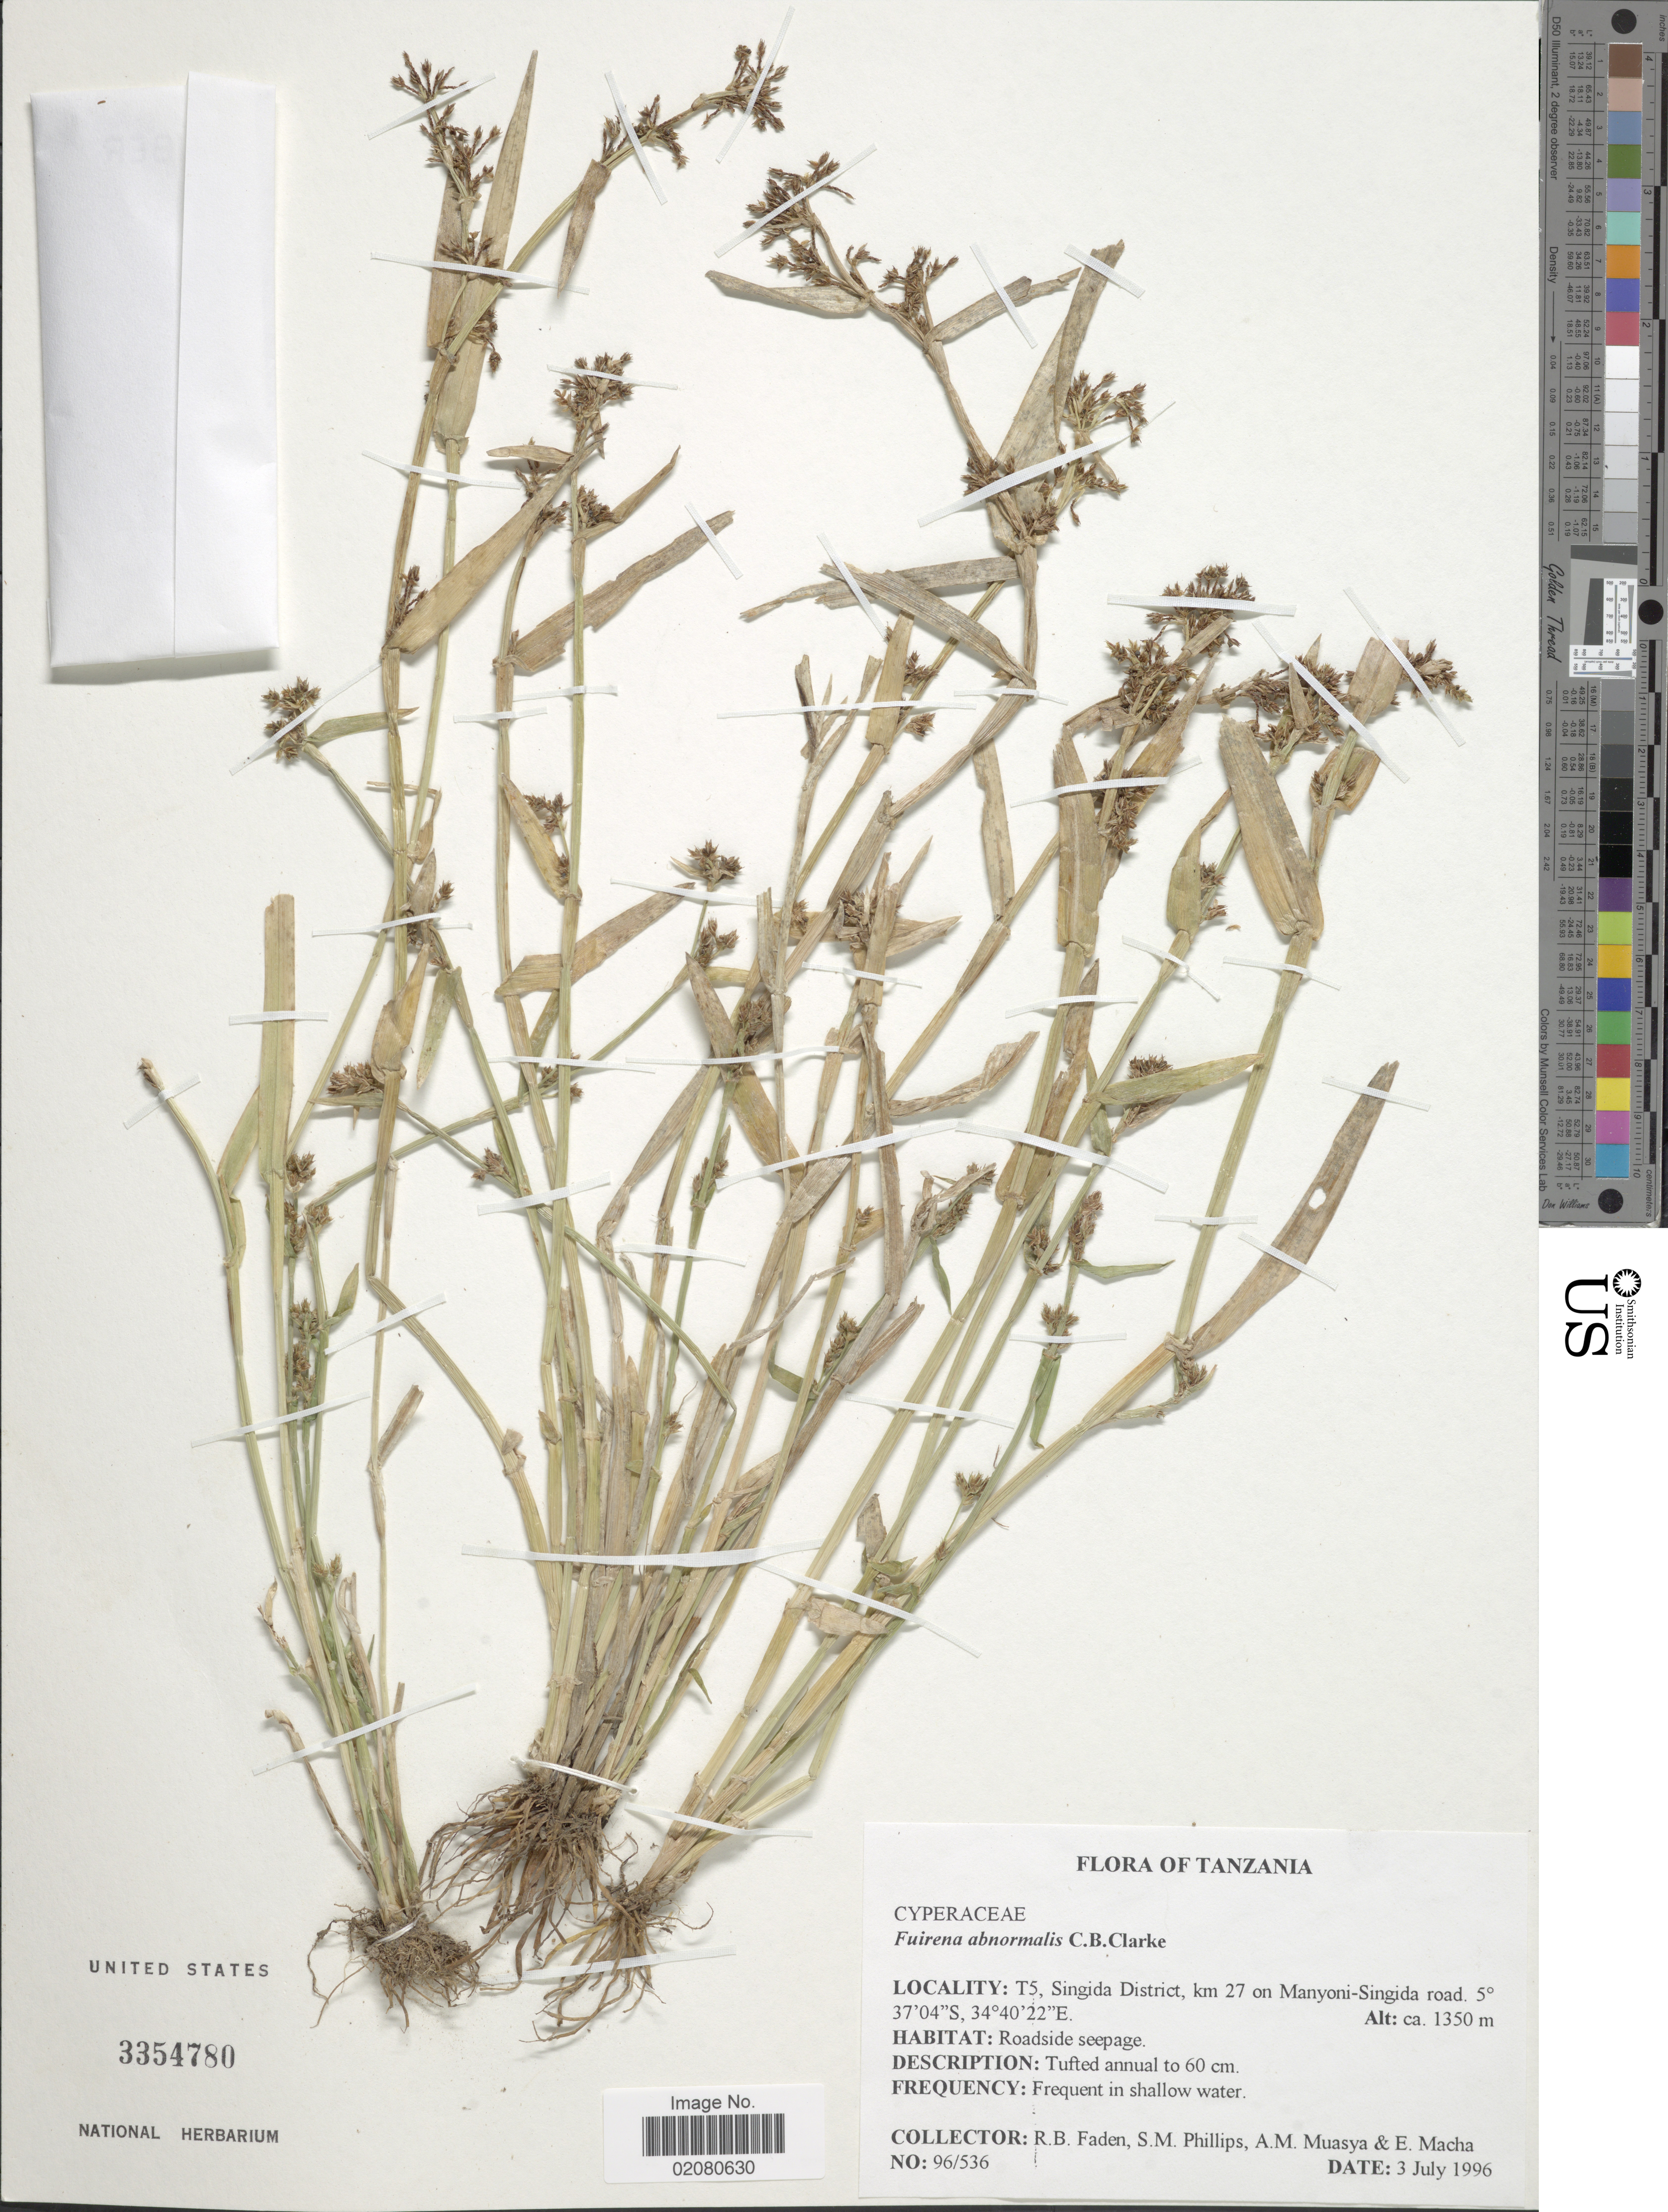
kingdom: Plantae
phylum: Tracheophyta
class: Liliopsida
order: Poales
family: Cyperaceae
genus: Fuirena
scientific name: Fuirena abnormalis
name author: C.B. Clarke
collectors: R. B. Faden, S. M. Phillips, A. Muasya & E. Macha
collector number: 96/536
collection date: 1996-07-03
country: Tanzania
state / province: Singida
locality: T5, Singida District, km 27 on Manyoni-Singida road.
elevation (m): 1350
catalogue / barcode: US 3354780